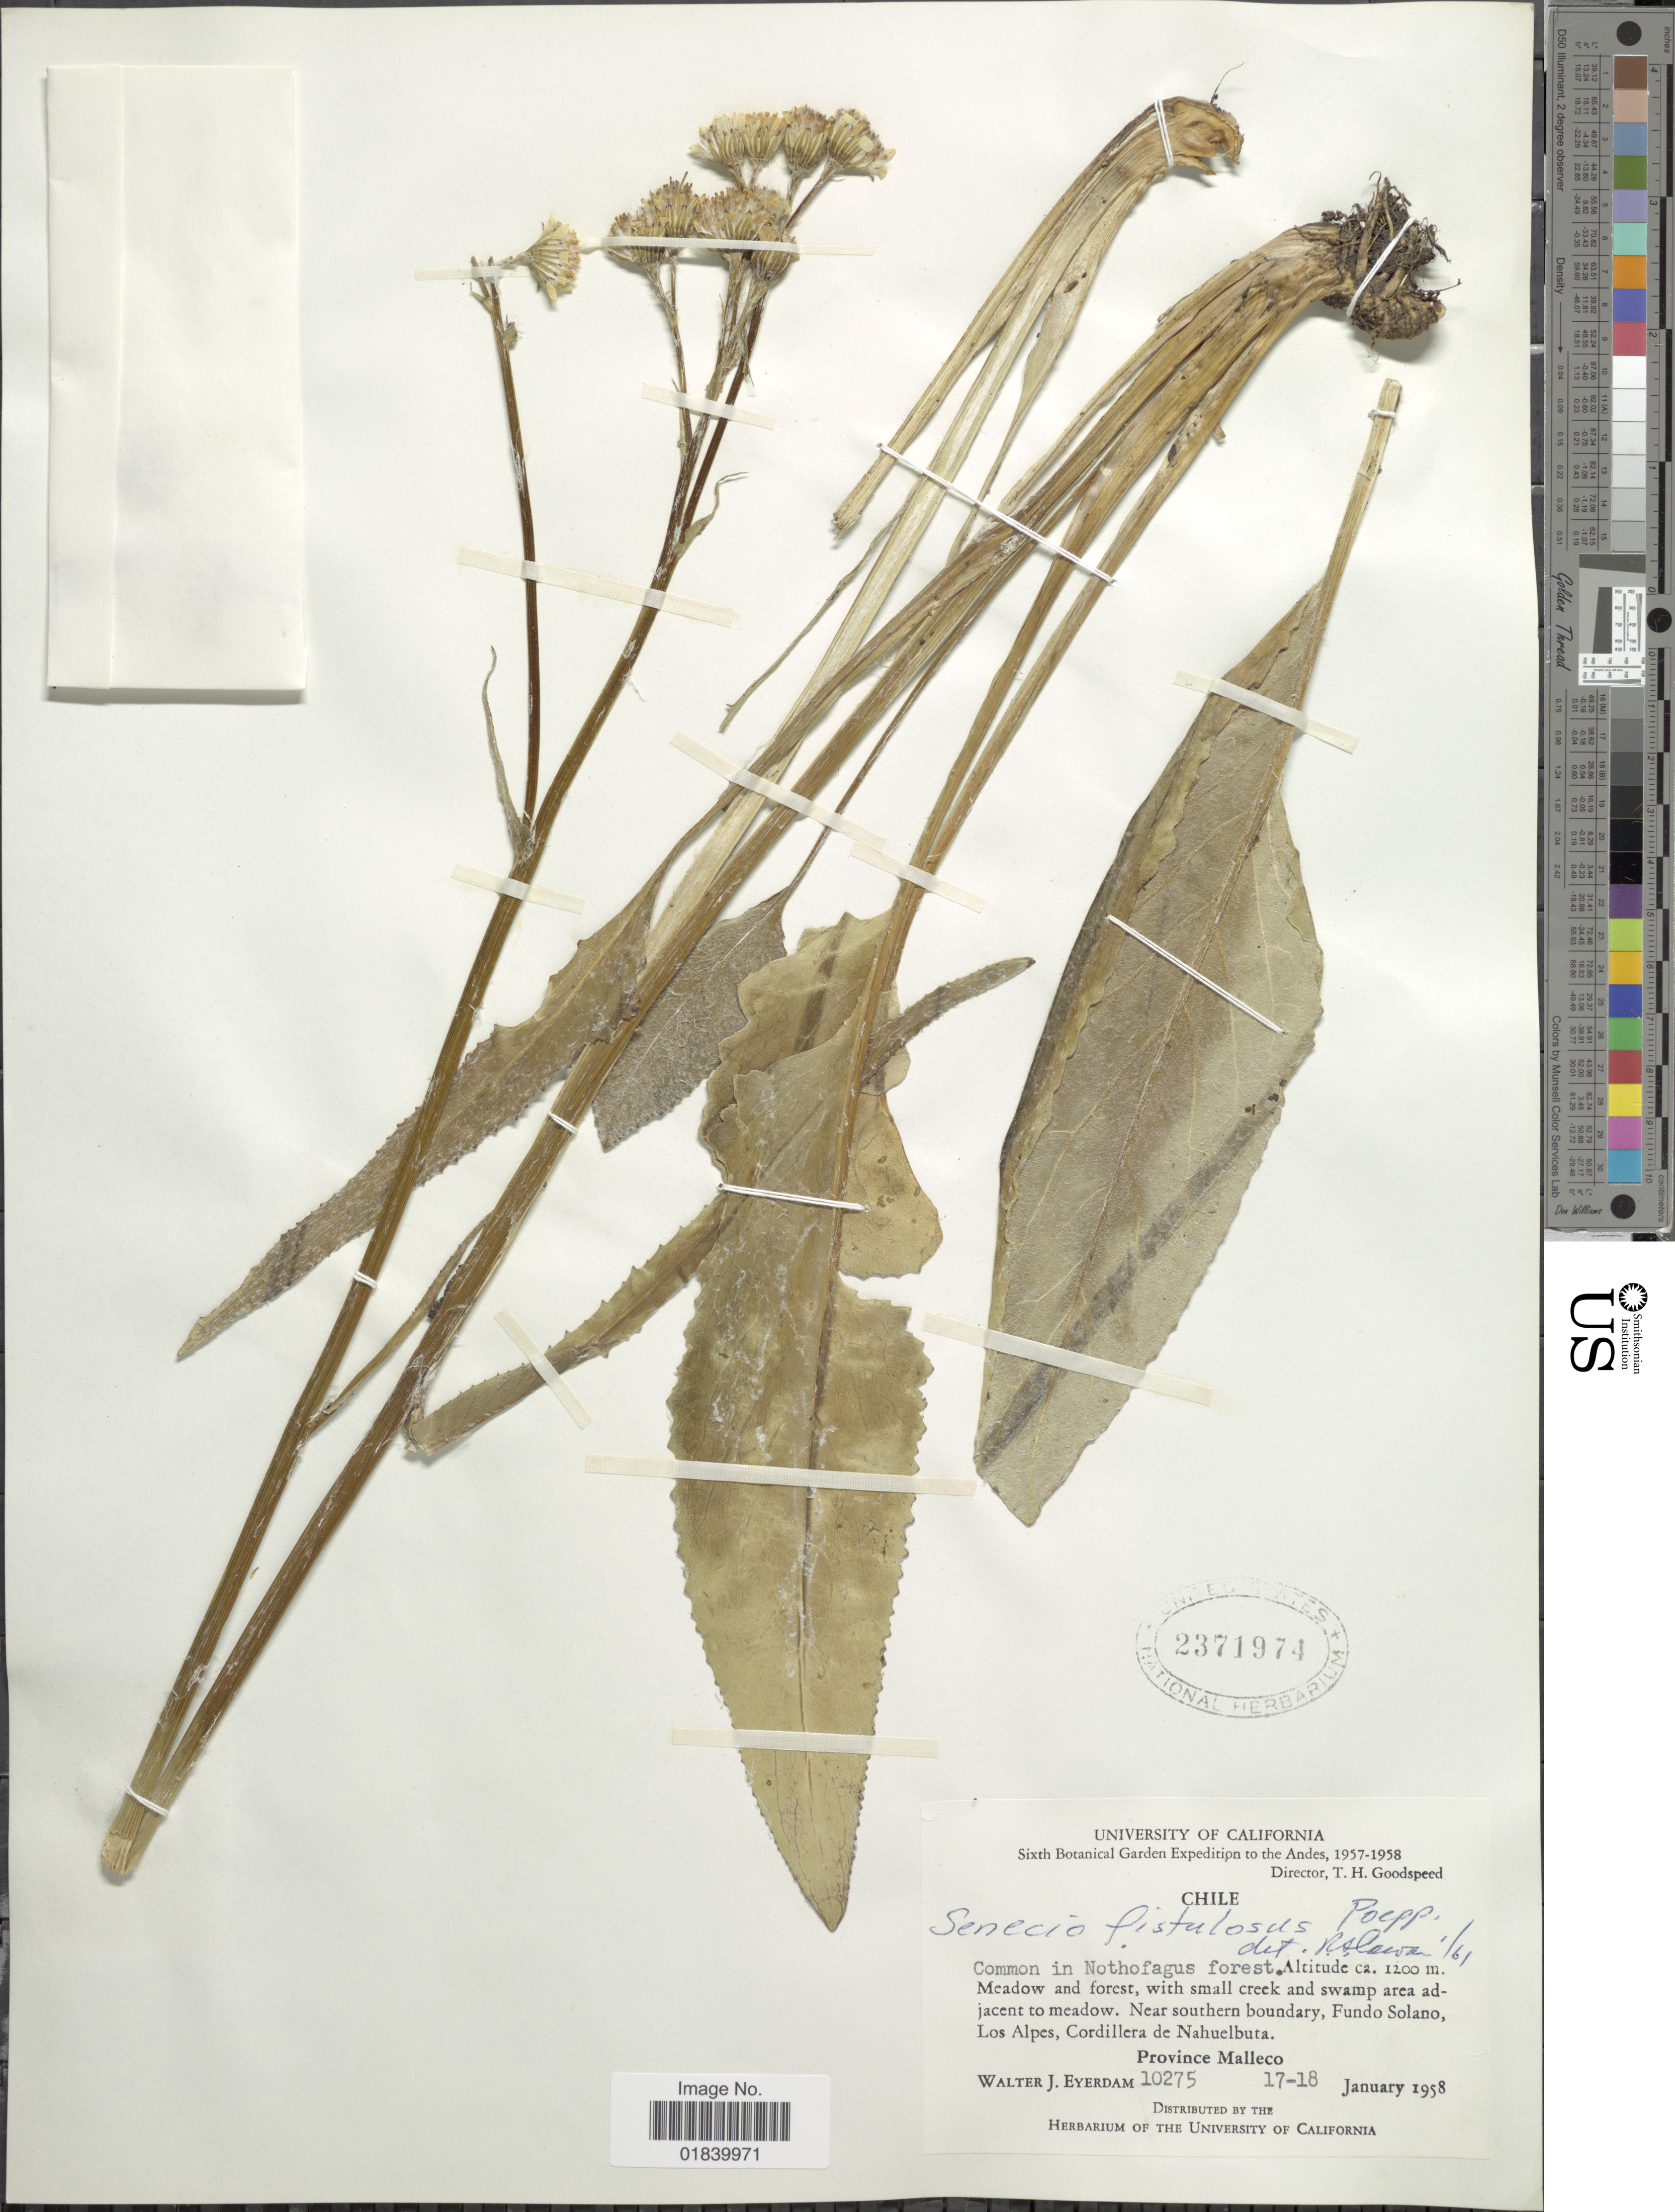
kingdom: Plantae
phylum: Tracheophyta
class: Magnoliopsida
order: Asterales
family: Asteraceae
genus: Senecio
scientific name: Senecio fistulosus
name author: Poepp. ex Less.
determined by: Salomon, Luciana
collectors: W. J. Eyerdam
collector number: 10275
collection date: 1958-01-17/1958-01-18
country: Chile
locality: Chile. Near northern boundary, Fundo Solano, Los Alpes, Cordillera de Nahuelbuta. Province Malleco.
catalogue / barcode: US 2371974